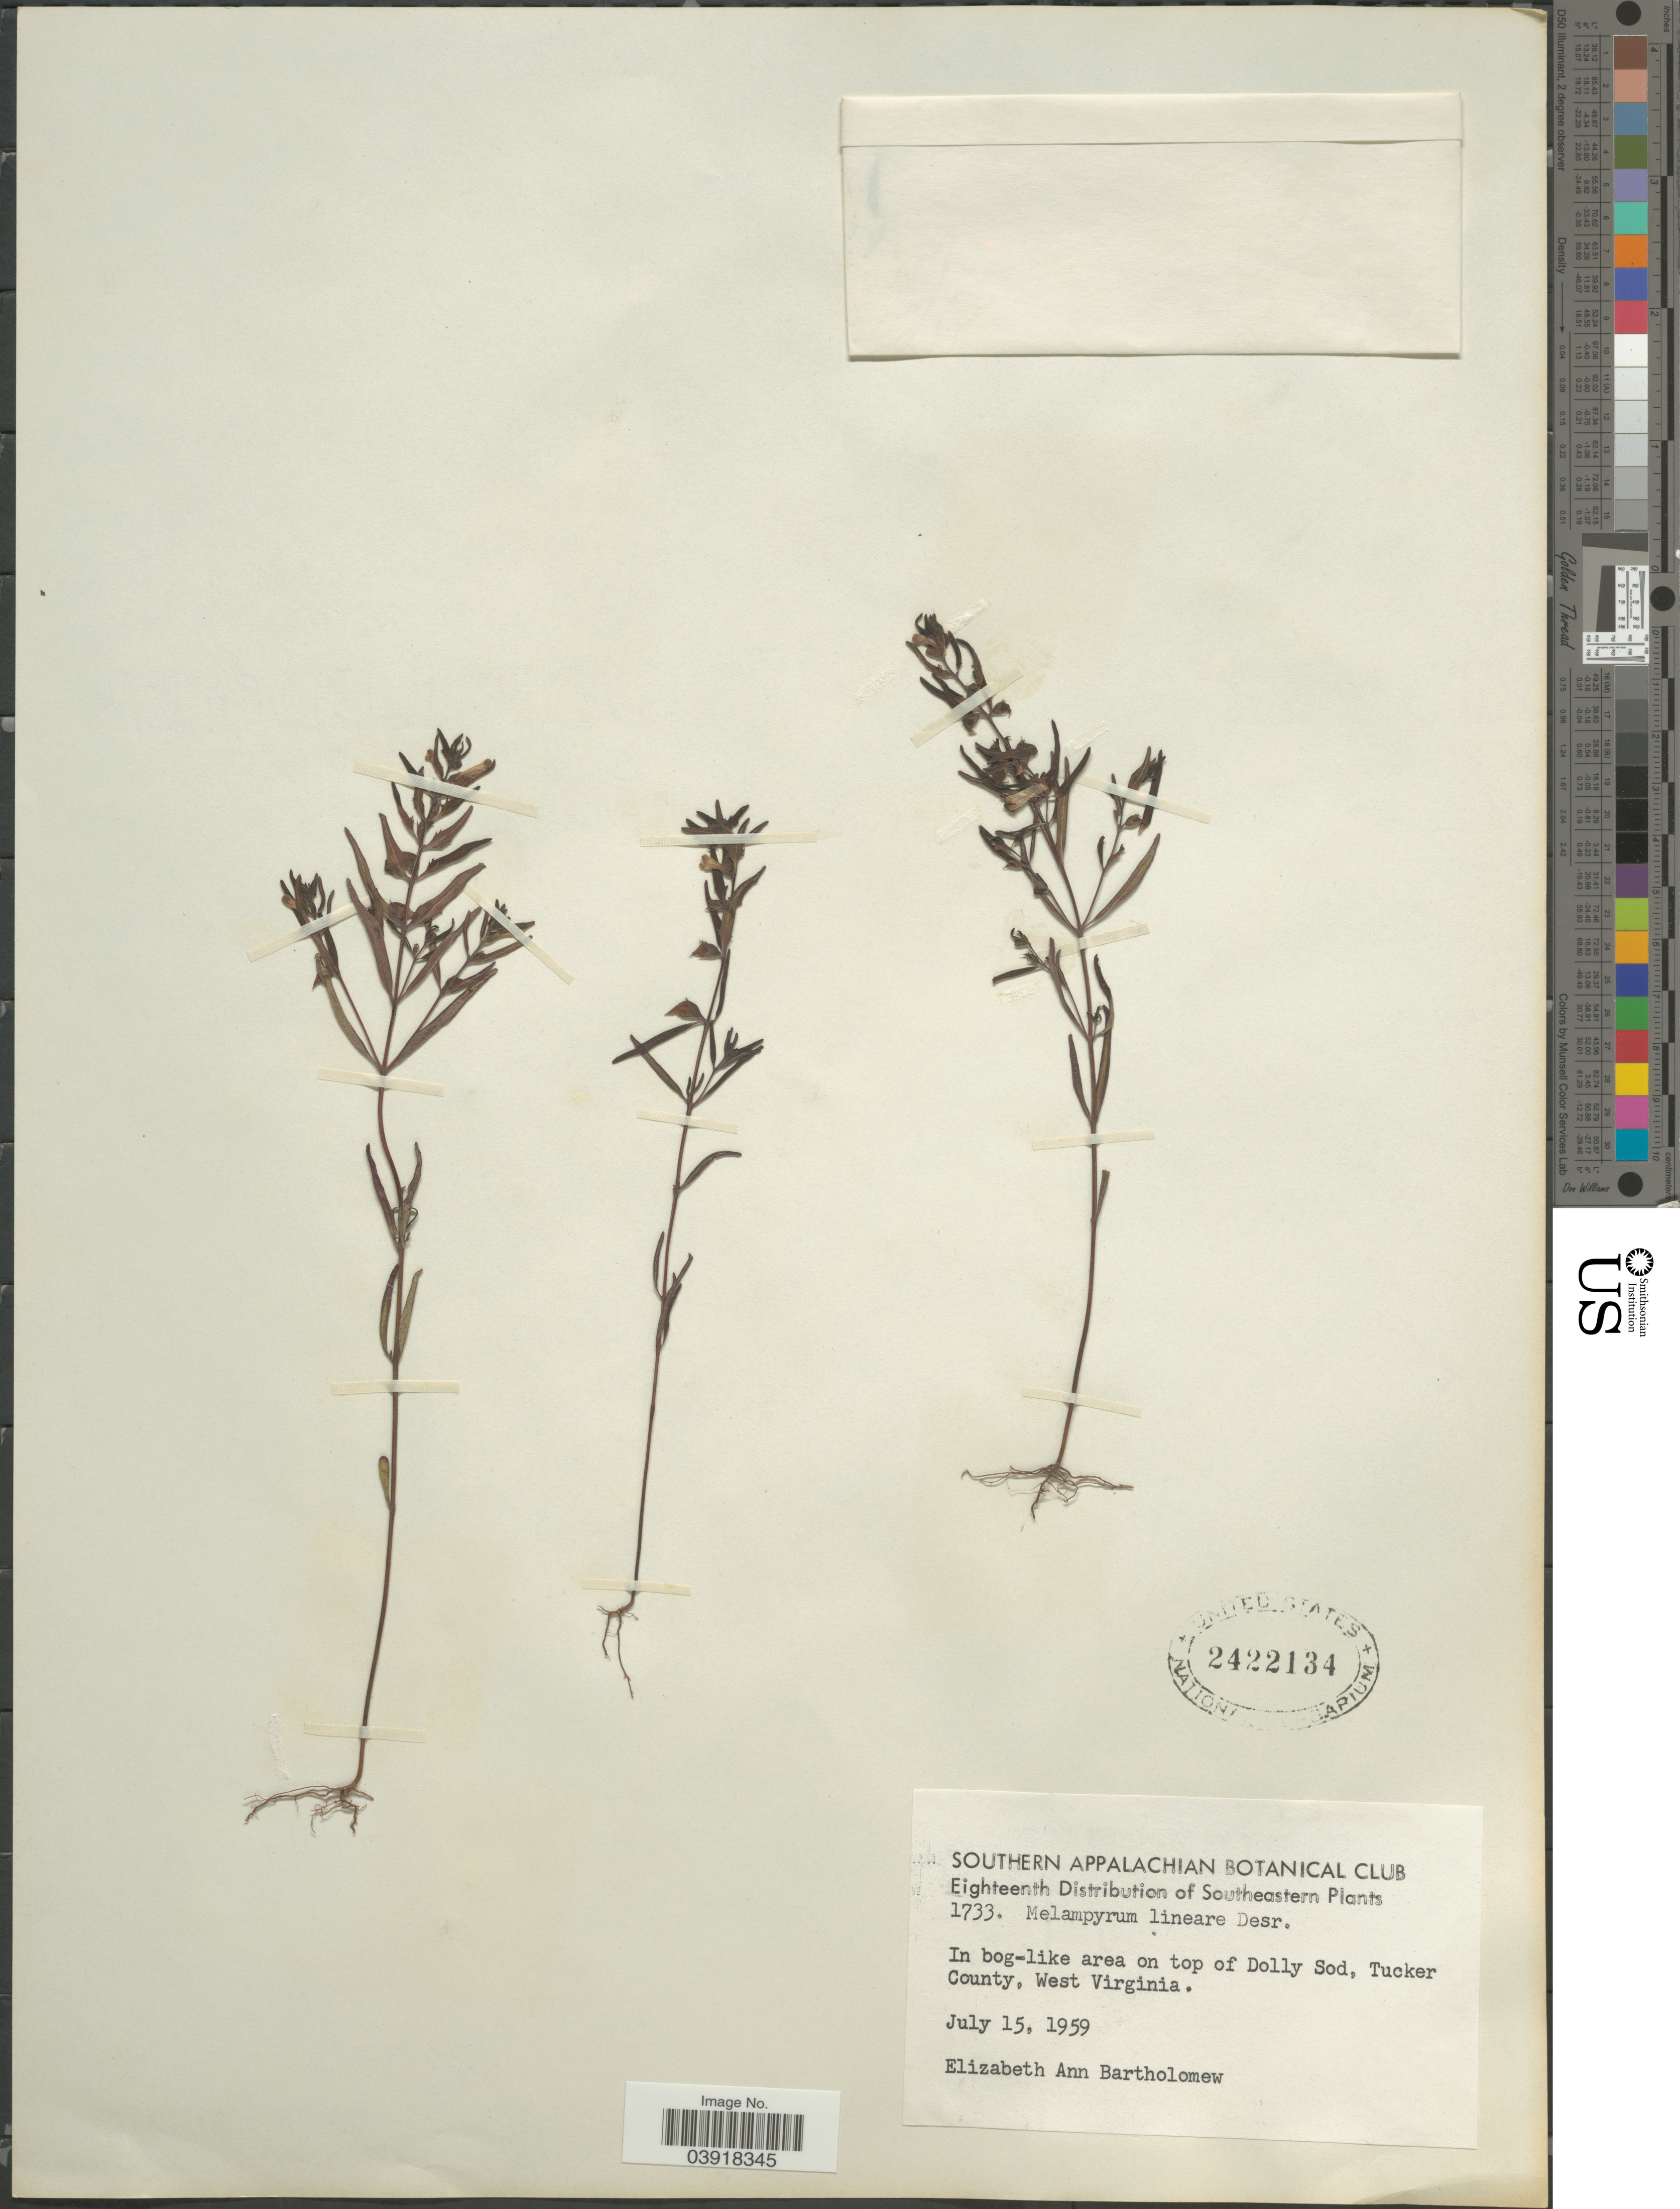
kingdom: Plantae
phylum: Tracheophyta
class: Magnoliopsida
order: Lamiales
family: Orobanchaceae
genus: Melampyrum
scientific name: Melampyrum lineare subsp. typicum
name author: Pennell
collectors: E. Bartholomew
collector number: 1733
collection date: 1959-07-15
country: United States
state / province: West Virginia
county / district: Tucker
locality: On top of Dolly Sod, Tucker County.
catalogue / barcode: US 2422134